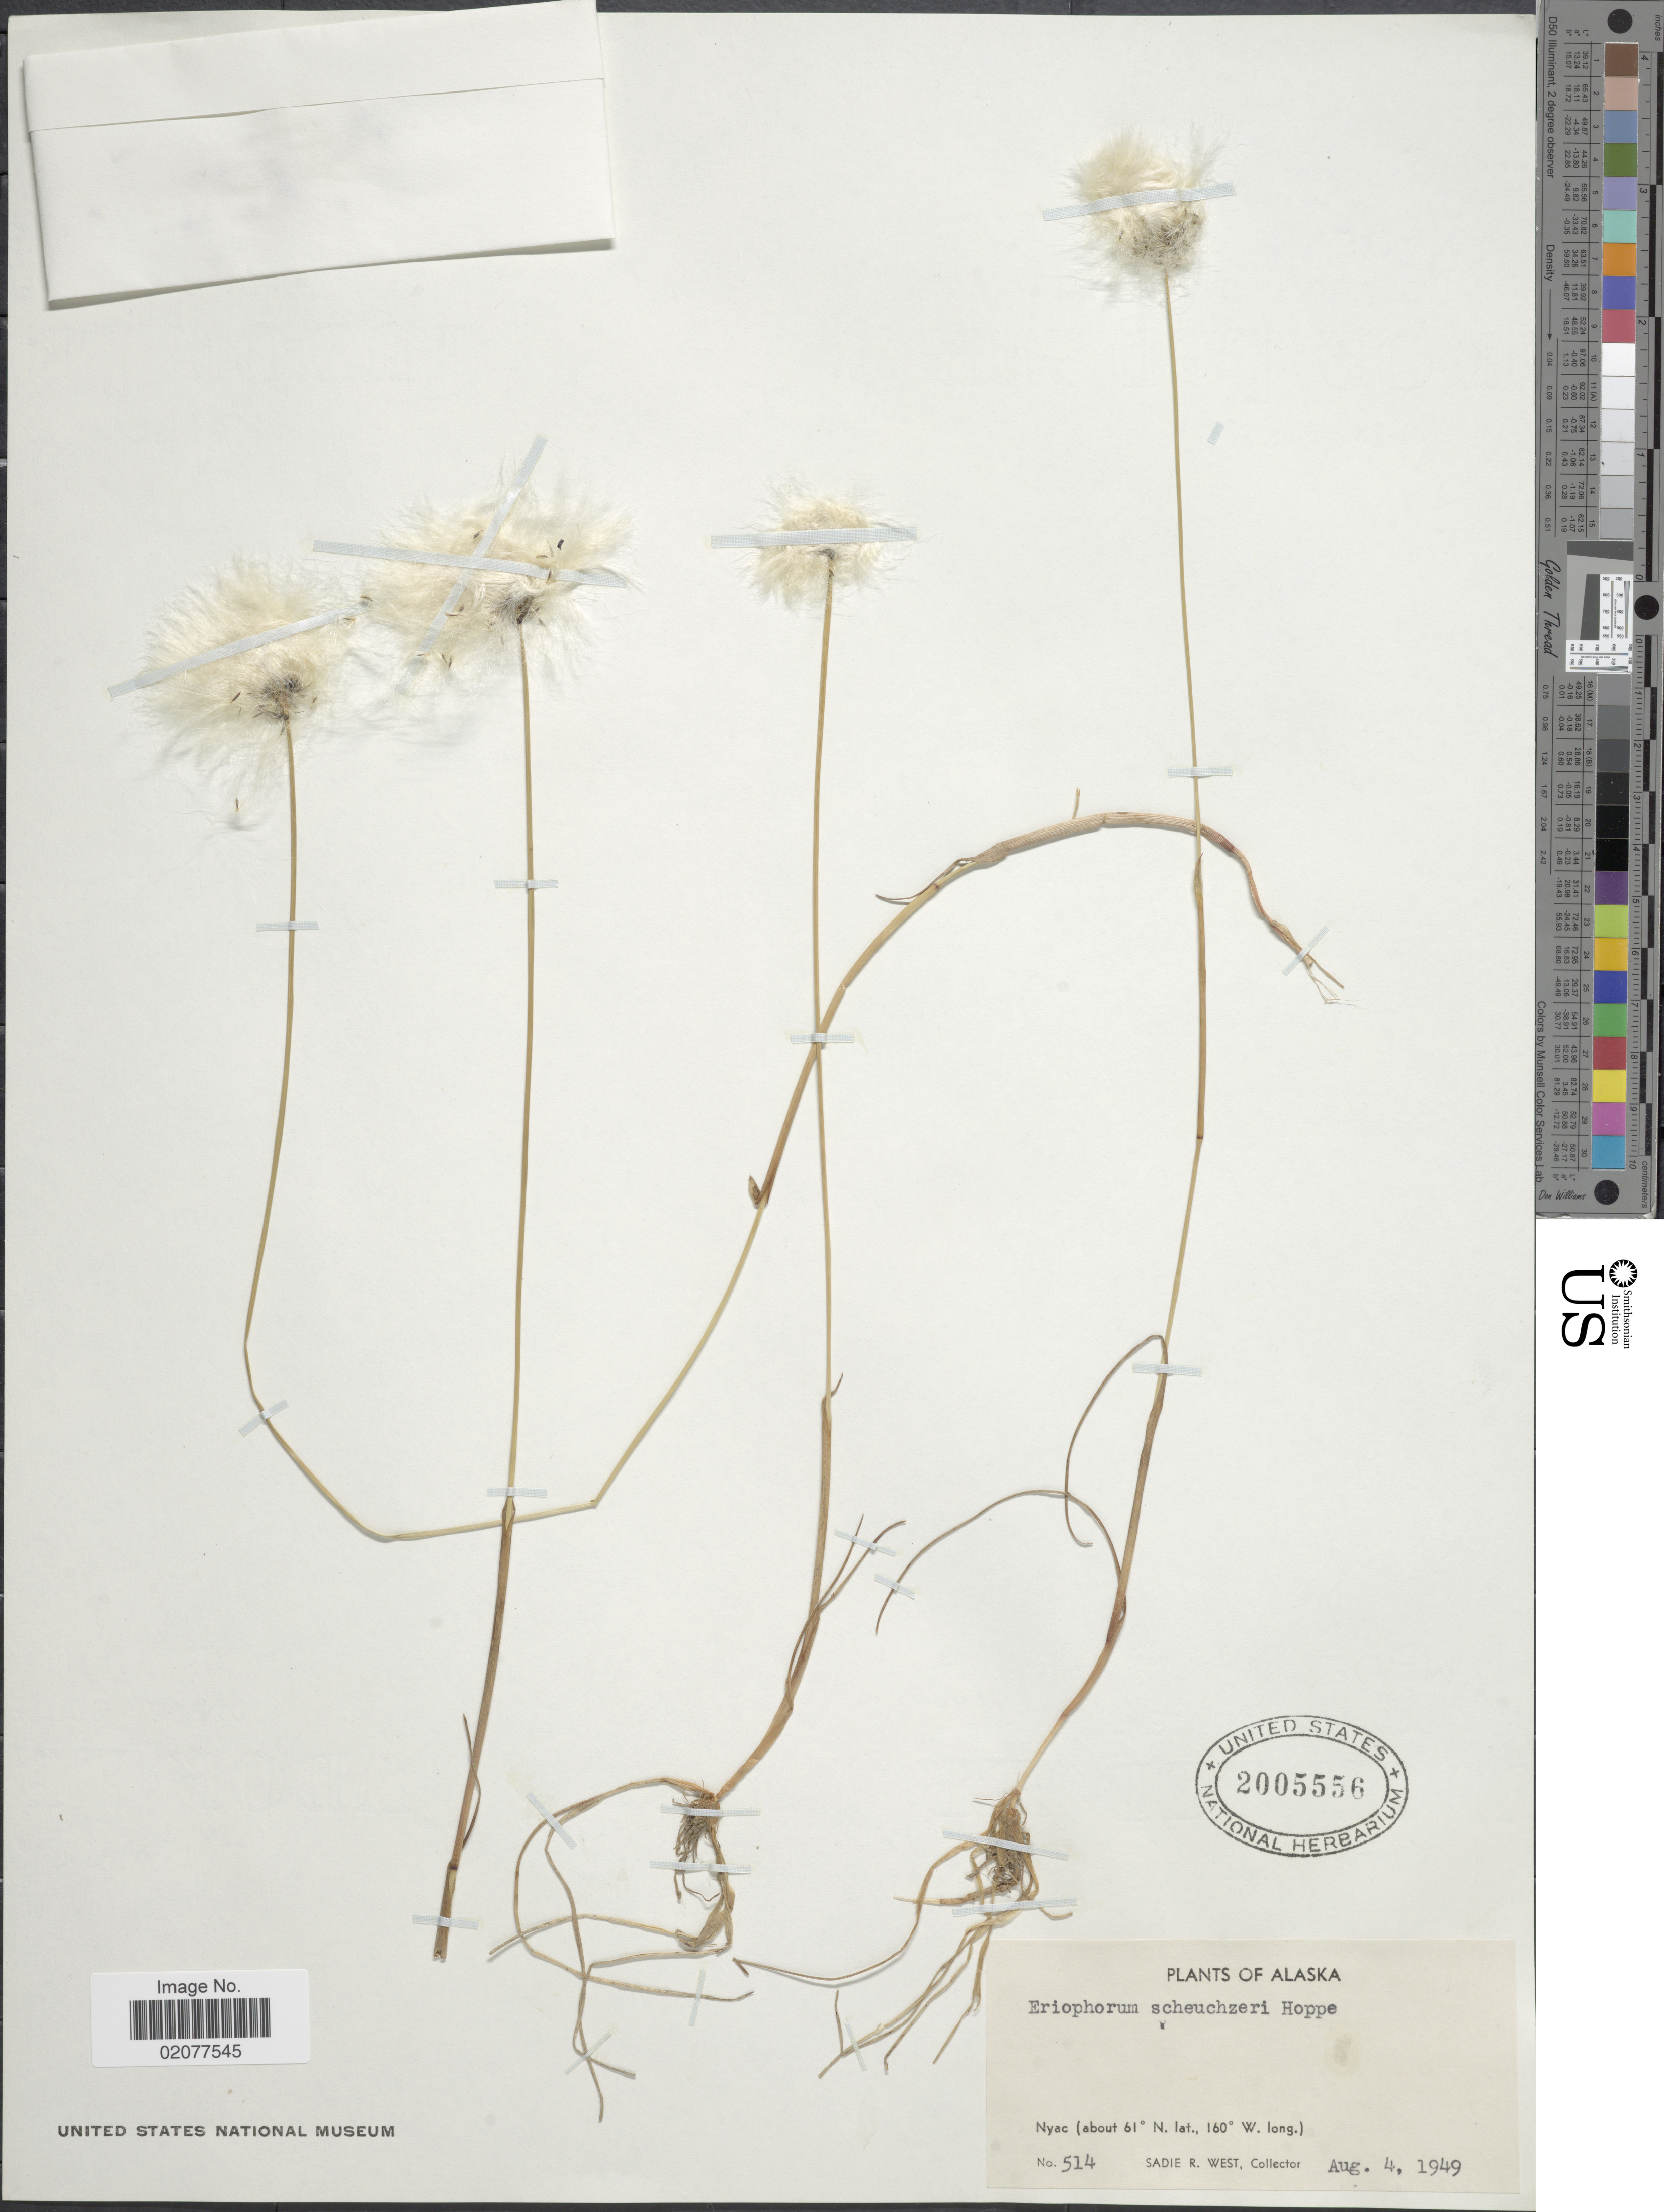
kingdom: Plantae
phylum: Tracheophyta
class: Liliopsida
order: Poales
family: Cyperaceae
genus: Eriophorum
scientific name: Eriophorum scheuchzeri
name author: Hoppe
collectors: S. R. West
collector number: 514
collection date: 1949-08-04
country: United States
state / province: Alaska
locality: Nyac.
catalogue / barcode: US 2005556